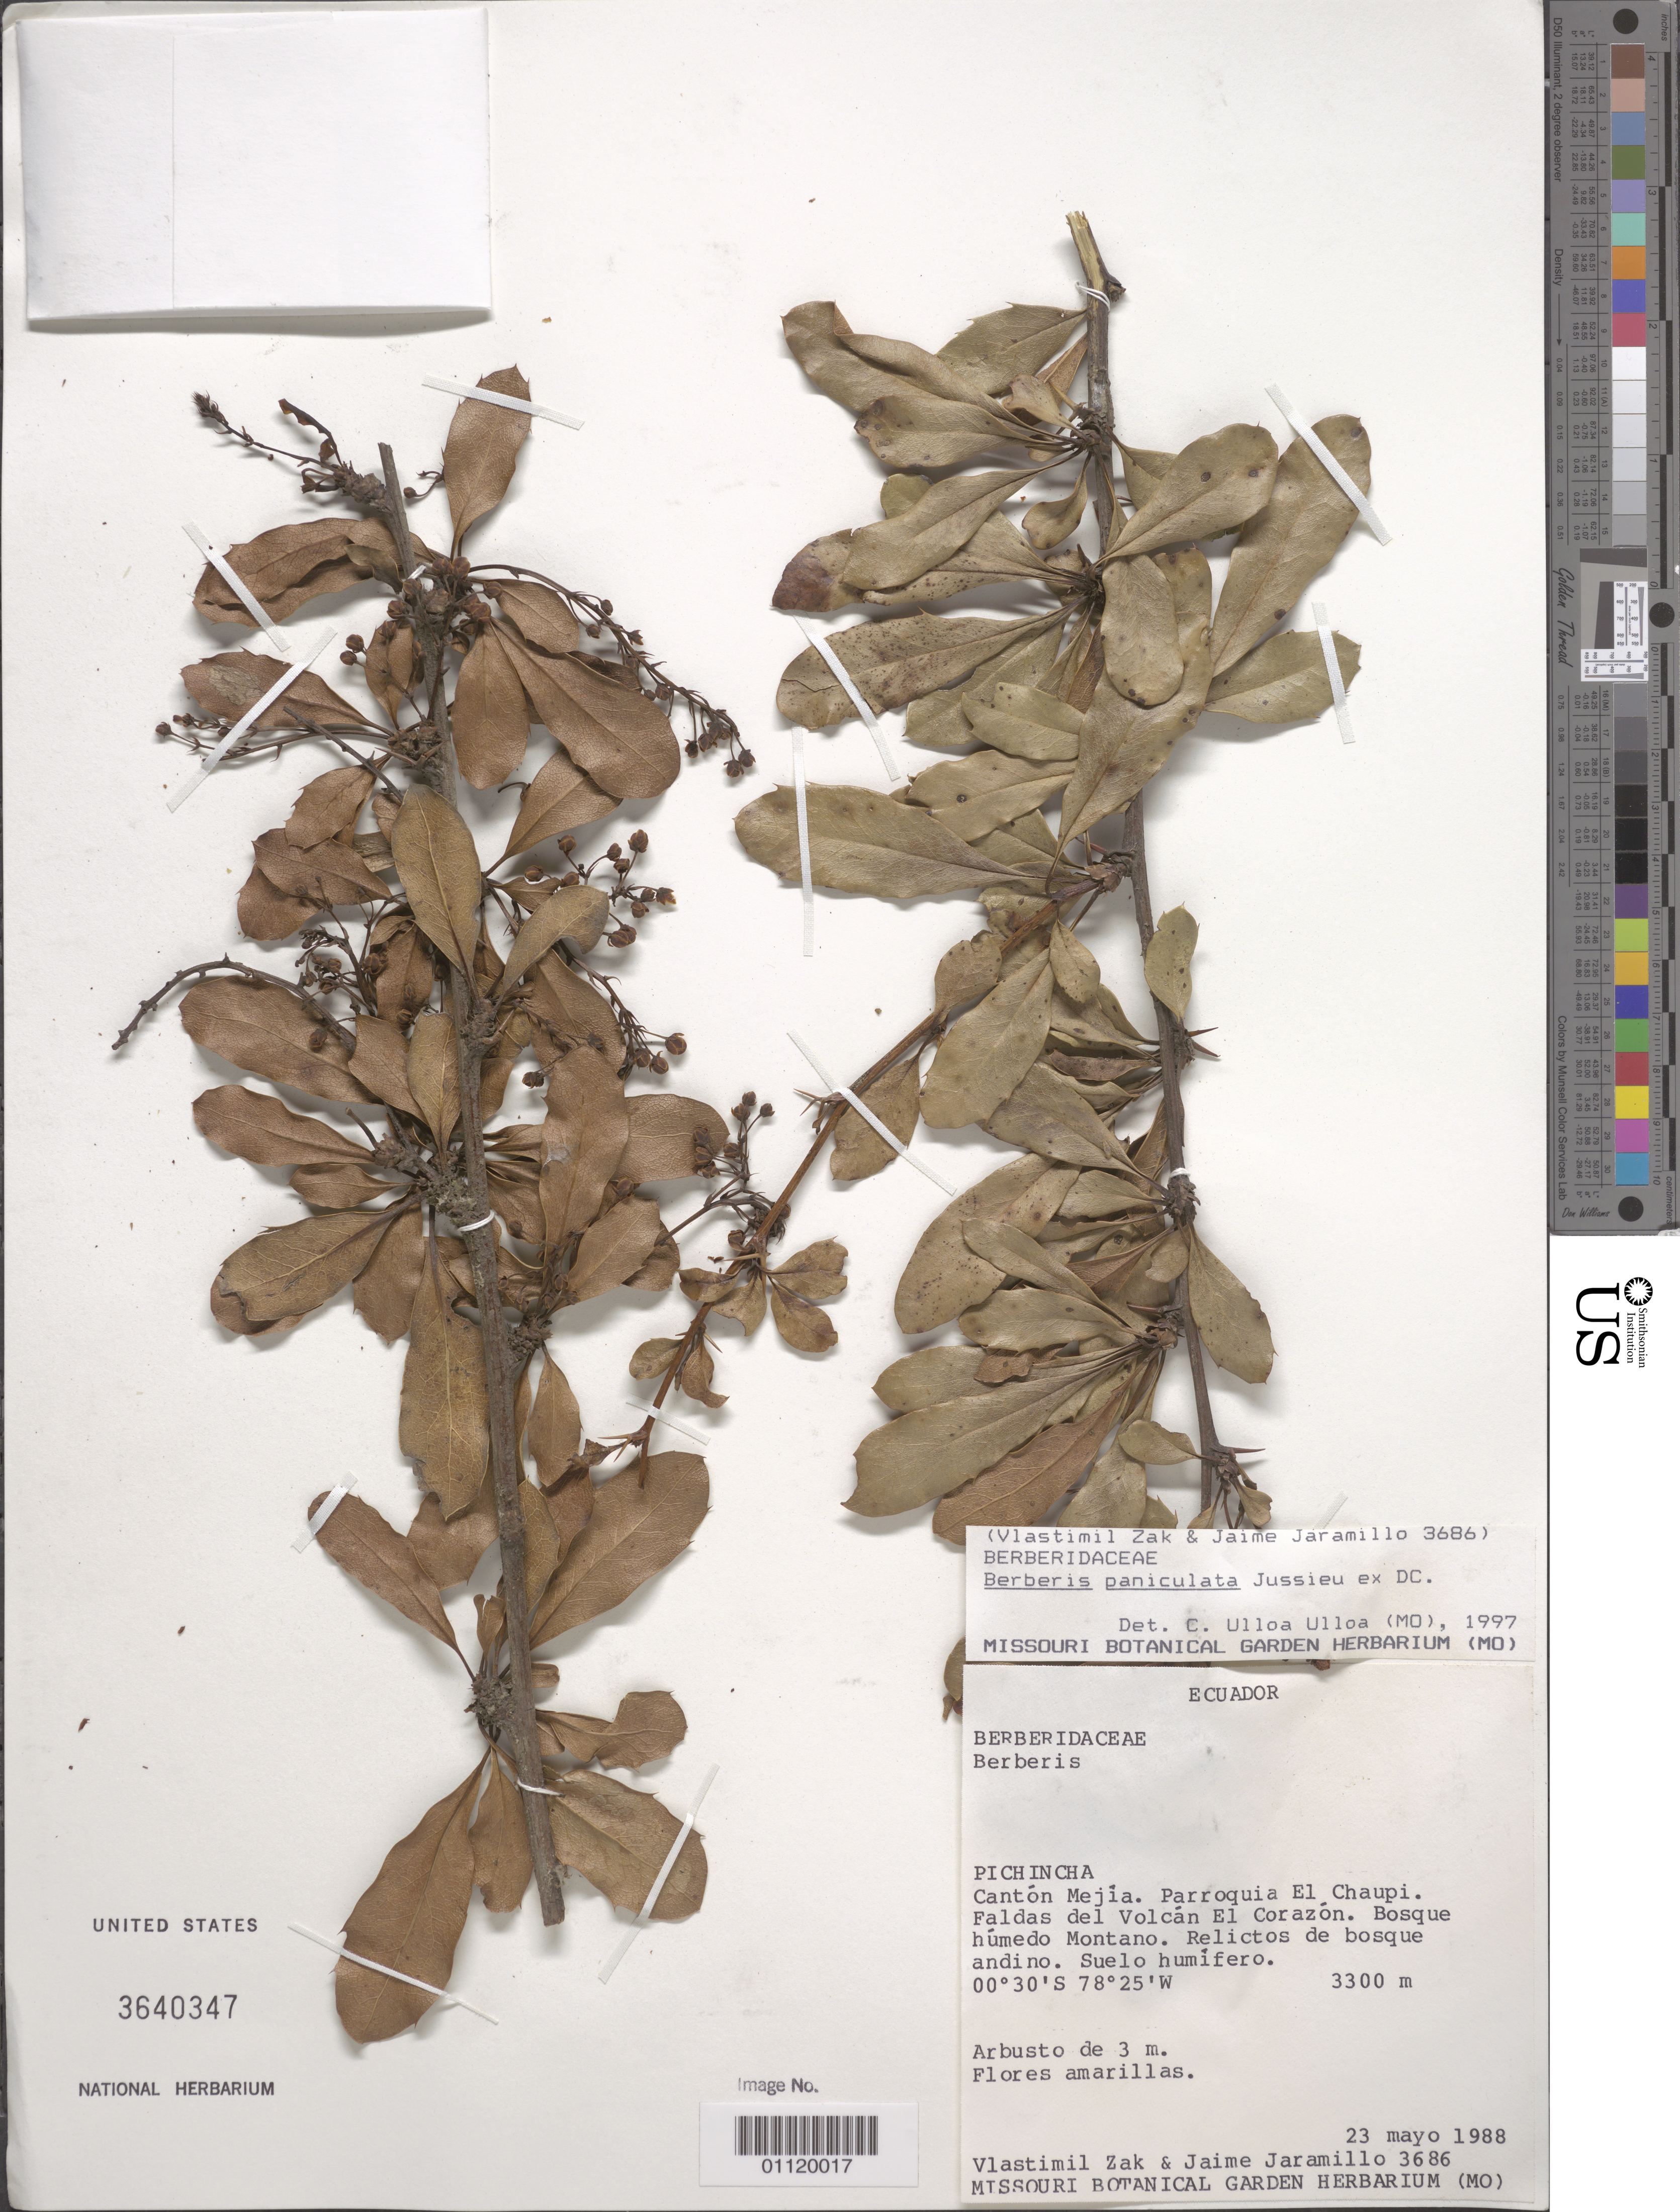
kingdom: Plantae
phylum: Tracheophyta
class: Magnoliopsida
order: Ranunculales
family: Berberidaceae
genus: Berberis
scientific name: Berberis jamesonii Turcz., nom. illeg.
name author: Turcz.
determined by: Ulloa, C.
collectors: V. Zak & J. L. Jaramillo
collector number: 3686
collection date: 1988-05-23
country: Ecuador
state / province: Pichincha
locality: Canton Mejia. The Chaupi parish. Slopes of the volcano El Corazon. Montane humid forest. Relicts of Andean forest. Muck soil.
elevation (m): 3300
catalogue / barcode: US 3640347